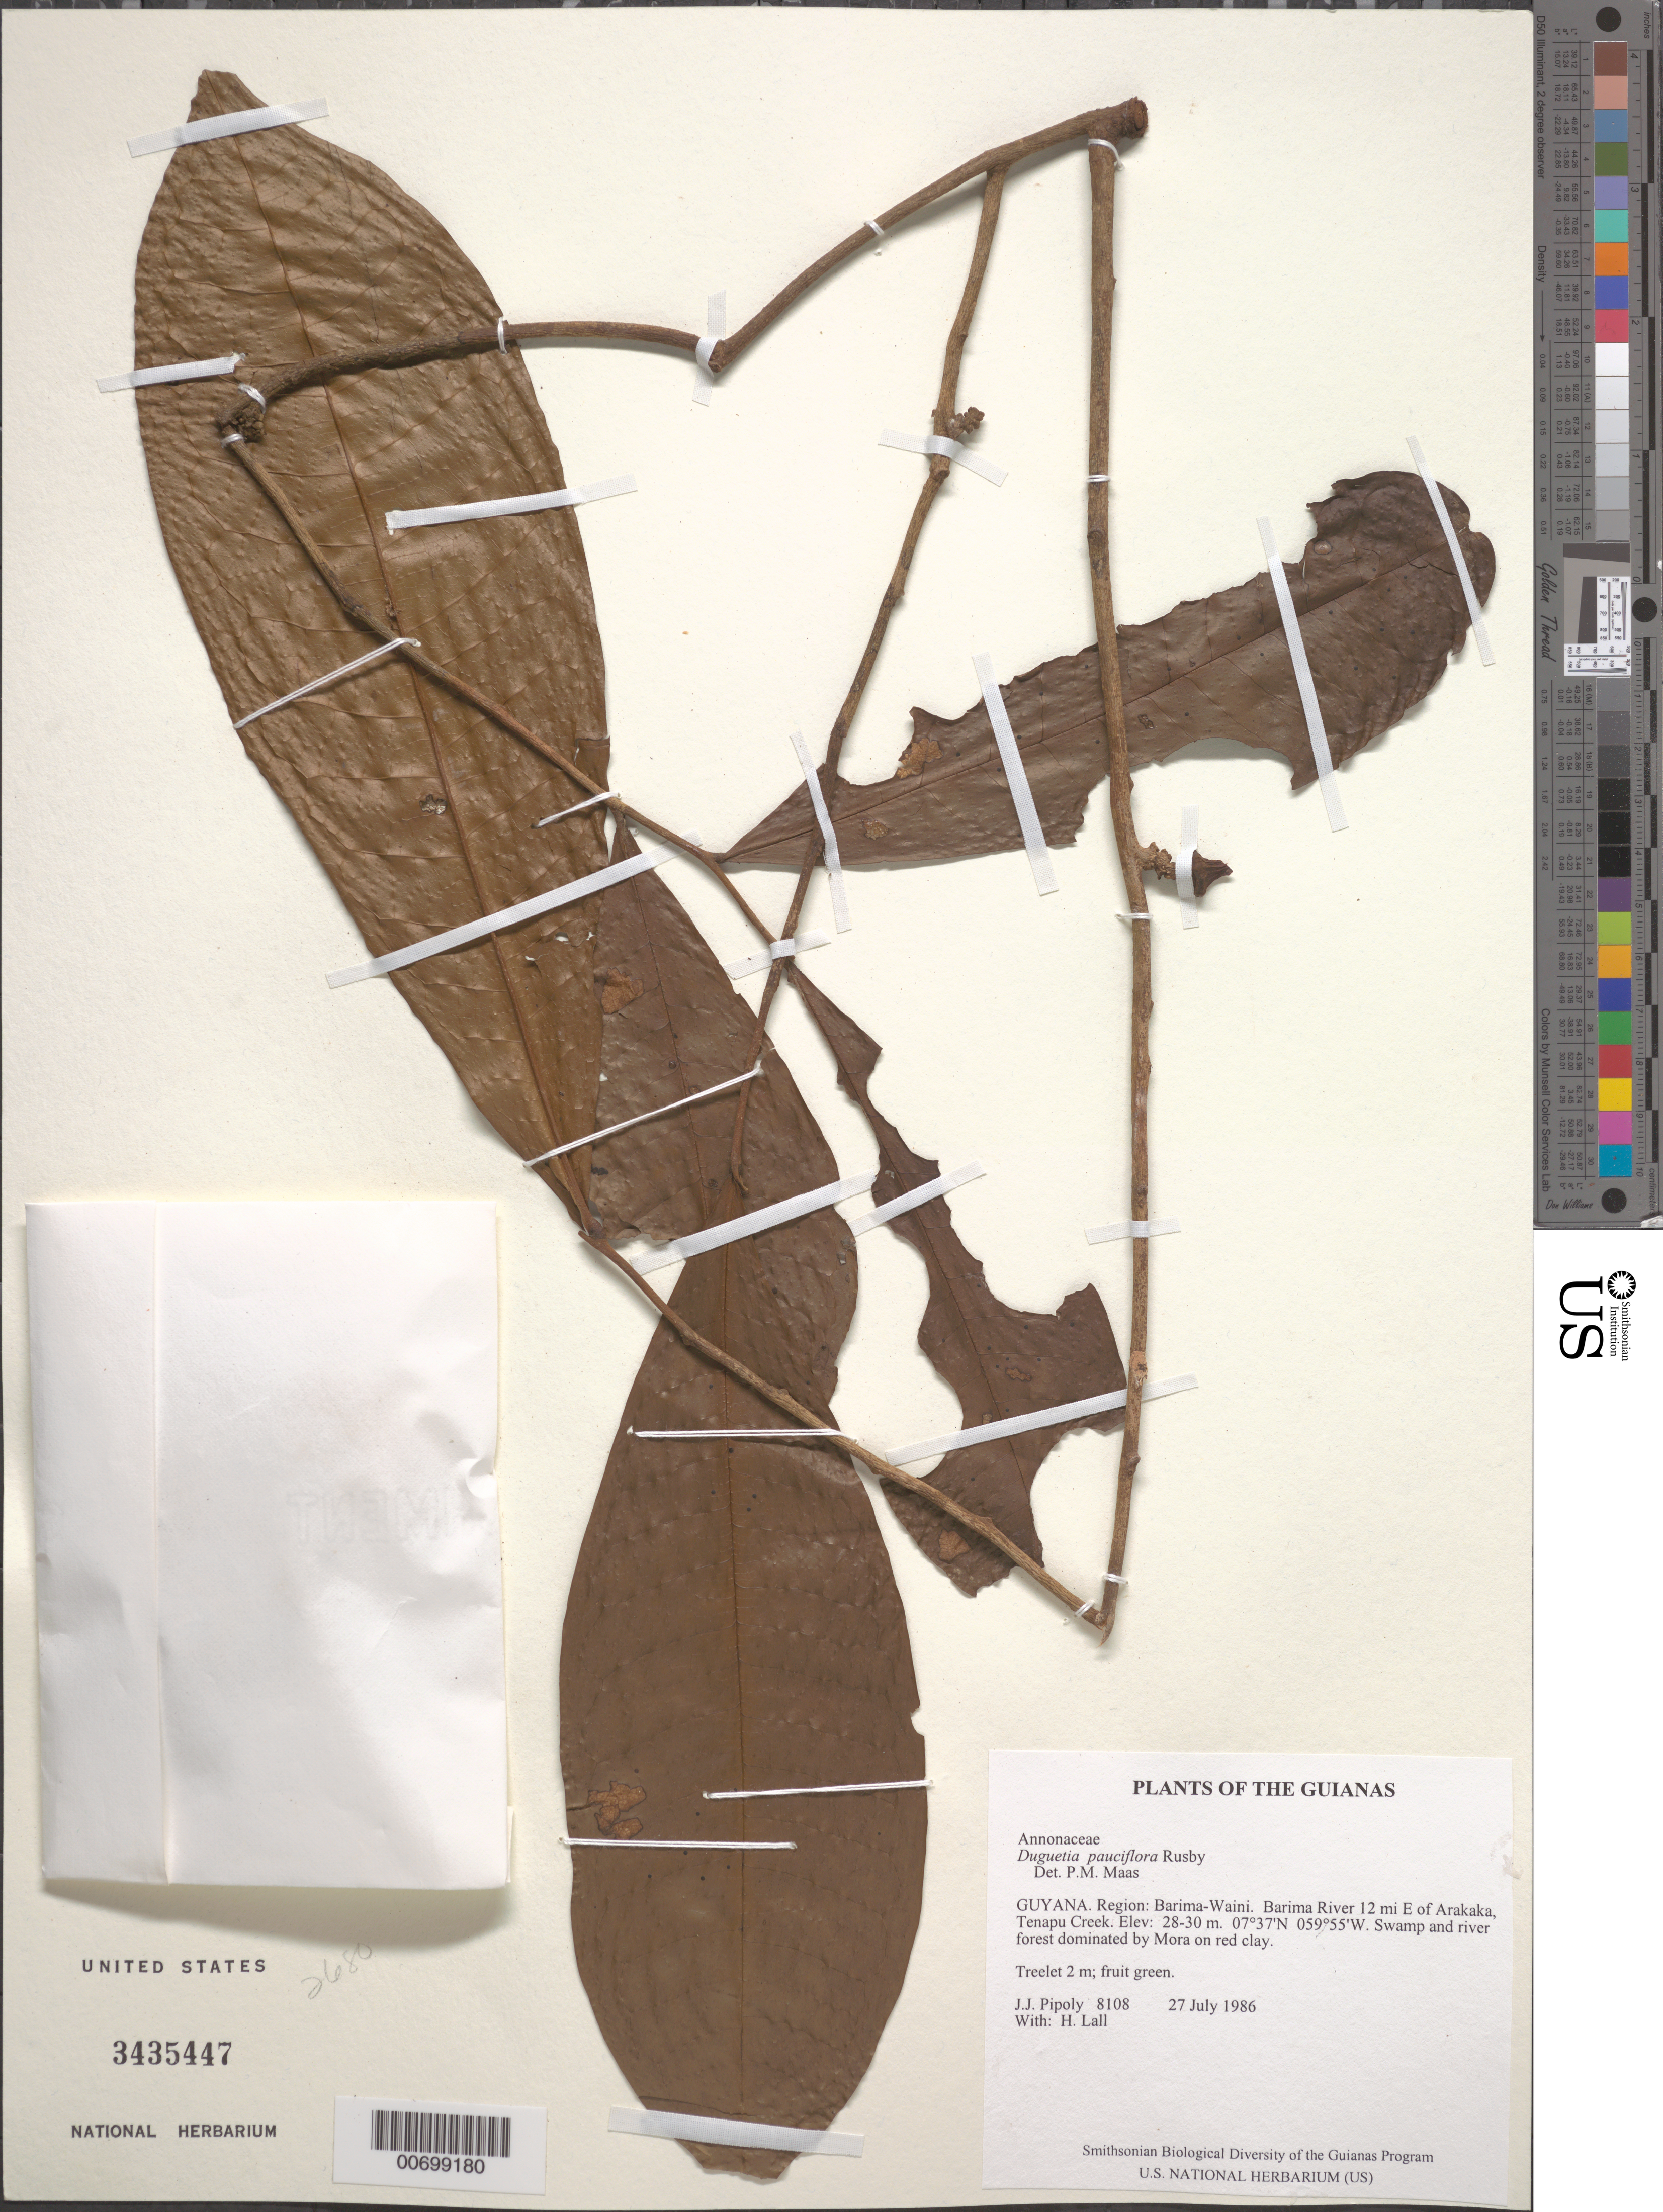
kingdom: Plantae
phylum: Tracheophyta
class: Magnoliopsida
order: Magnoliales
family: Annonaceae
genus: Duguetia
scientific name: Duguetia pauciflora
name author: Rusby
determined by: Maas, Paul J. M.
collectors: J. J. Pipoly & H. Lall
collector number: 8108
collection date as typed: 27 July 1986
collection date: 1986-07-27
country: Guyana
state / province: Barima-Waini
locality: Barima River 12 mi E of Arakaka, Tenapu Creek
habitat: Swamp and river forest dominated by Mora on red clay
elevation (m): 28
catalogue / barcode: US 3435447